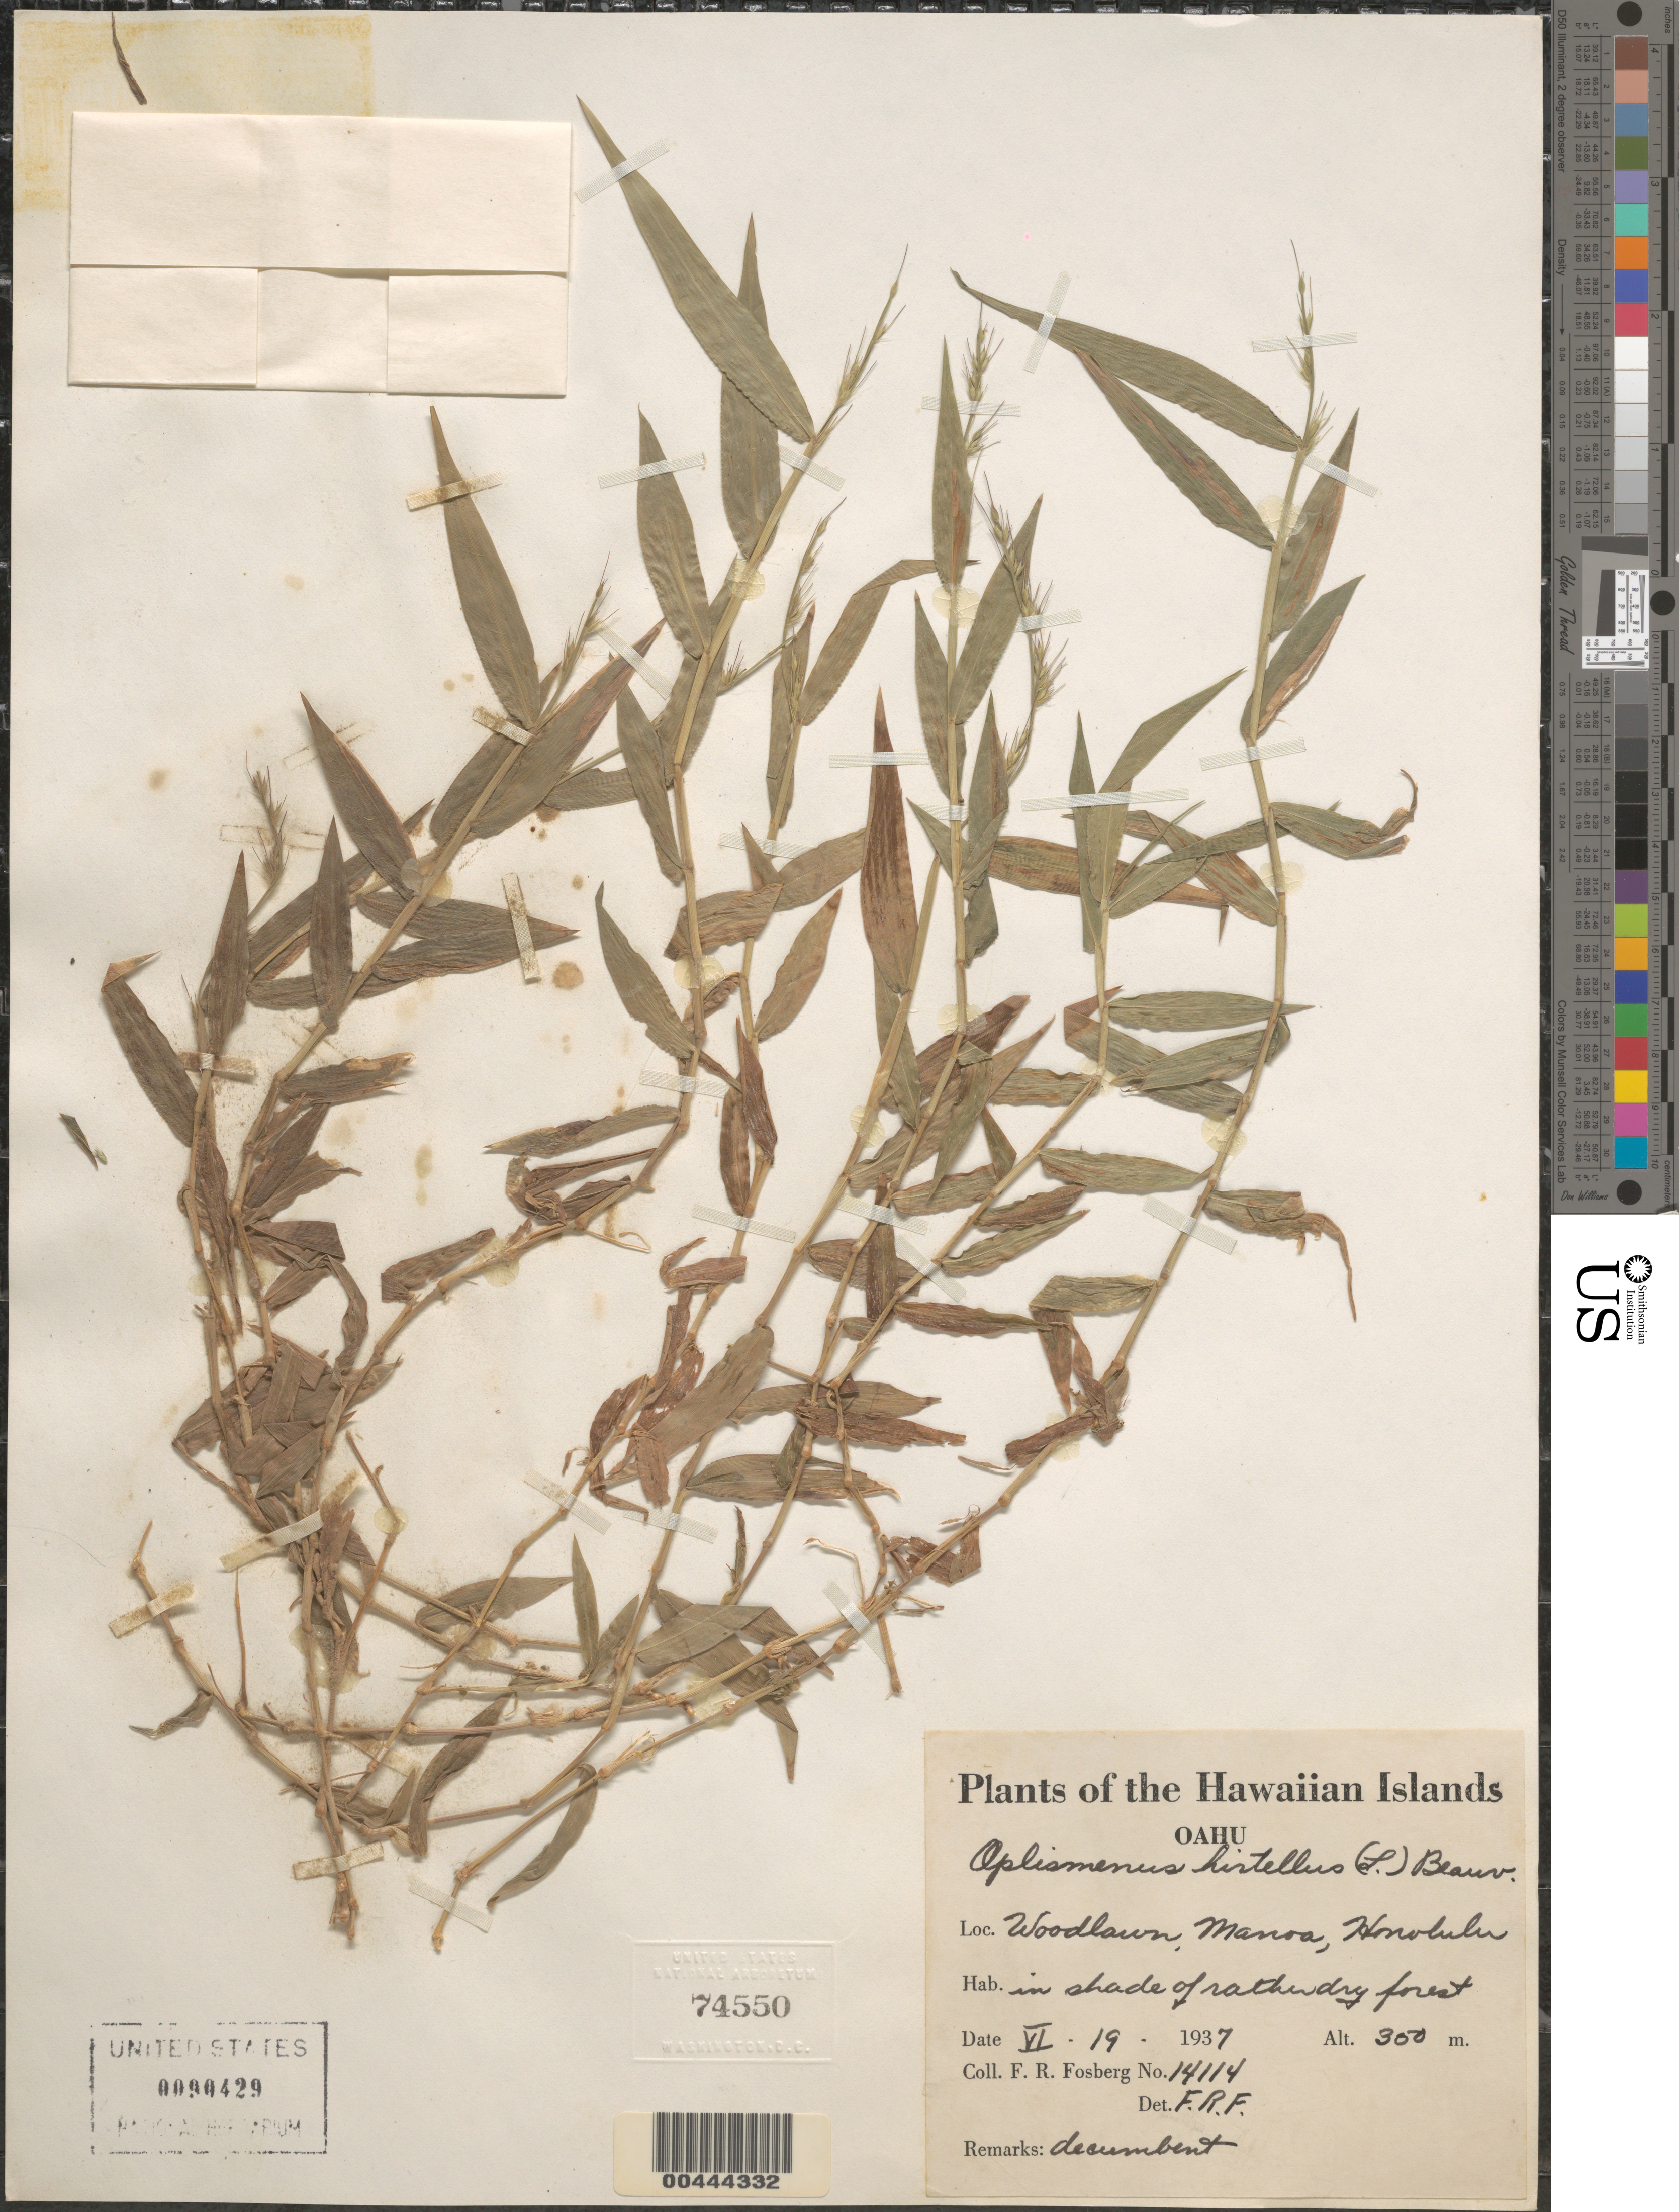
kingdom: Plantae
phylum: Tracheophyta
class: Liliopsida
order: Poales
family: Poaceae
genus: Oplismenus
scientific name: Oplismenus hirtellus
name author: (L.) P. Beauv.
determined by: Fosberg, F. R.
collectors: F. R. Fosberg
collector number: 14114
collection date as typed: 19 Jun 1937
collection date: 1937-06-19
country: United States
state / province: Hawaii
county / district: Honolulu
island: Oahu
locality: Woodlawn, Manoa, Honolulu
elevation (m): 350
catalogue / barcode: US 90429